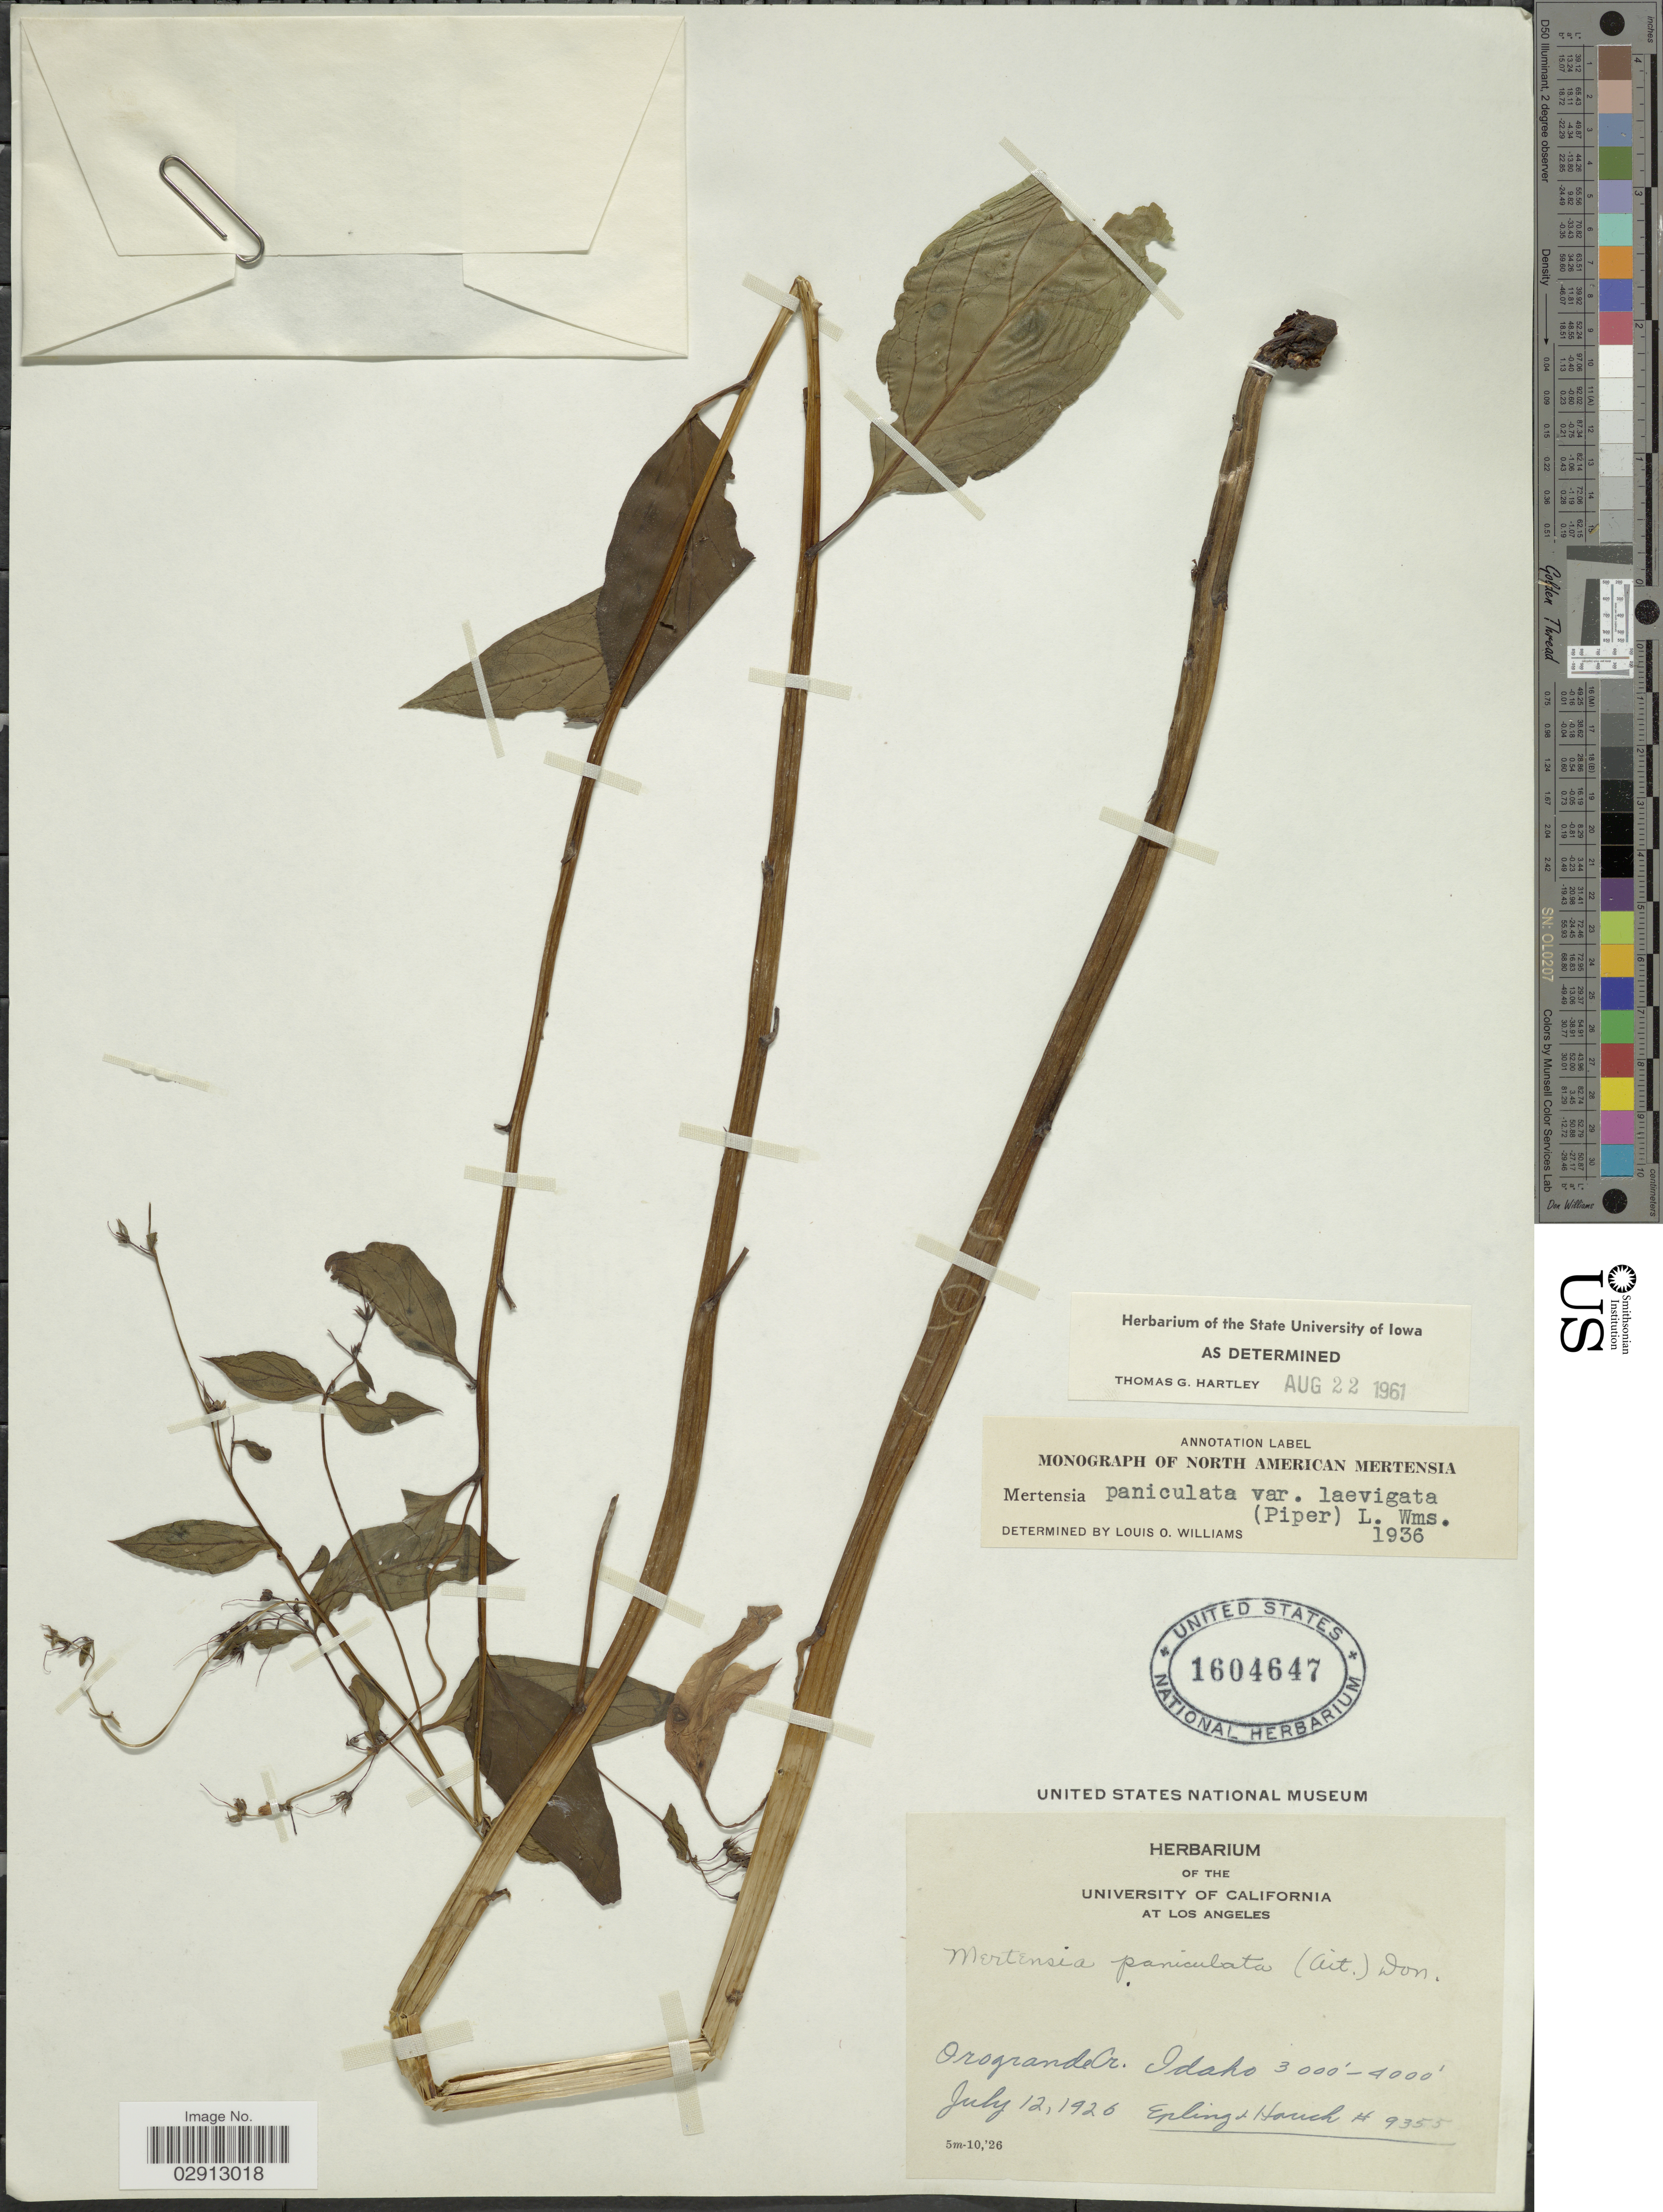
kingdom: Plantae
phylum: Tracheophyta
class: Magnoliopsida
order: Boraginales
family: Boraginaceae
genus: Mertensia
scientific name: Mertensia paniculata var. laevigata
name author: (Piper) L.O. Williams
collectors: -- Epling & -- Hauck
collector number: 9355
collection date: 1926-07-12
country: United States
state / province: Idaho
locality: Orogrande Cr.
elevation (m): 914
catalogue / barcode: US 1604647